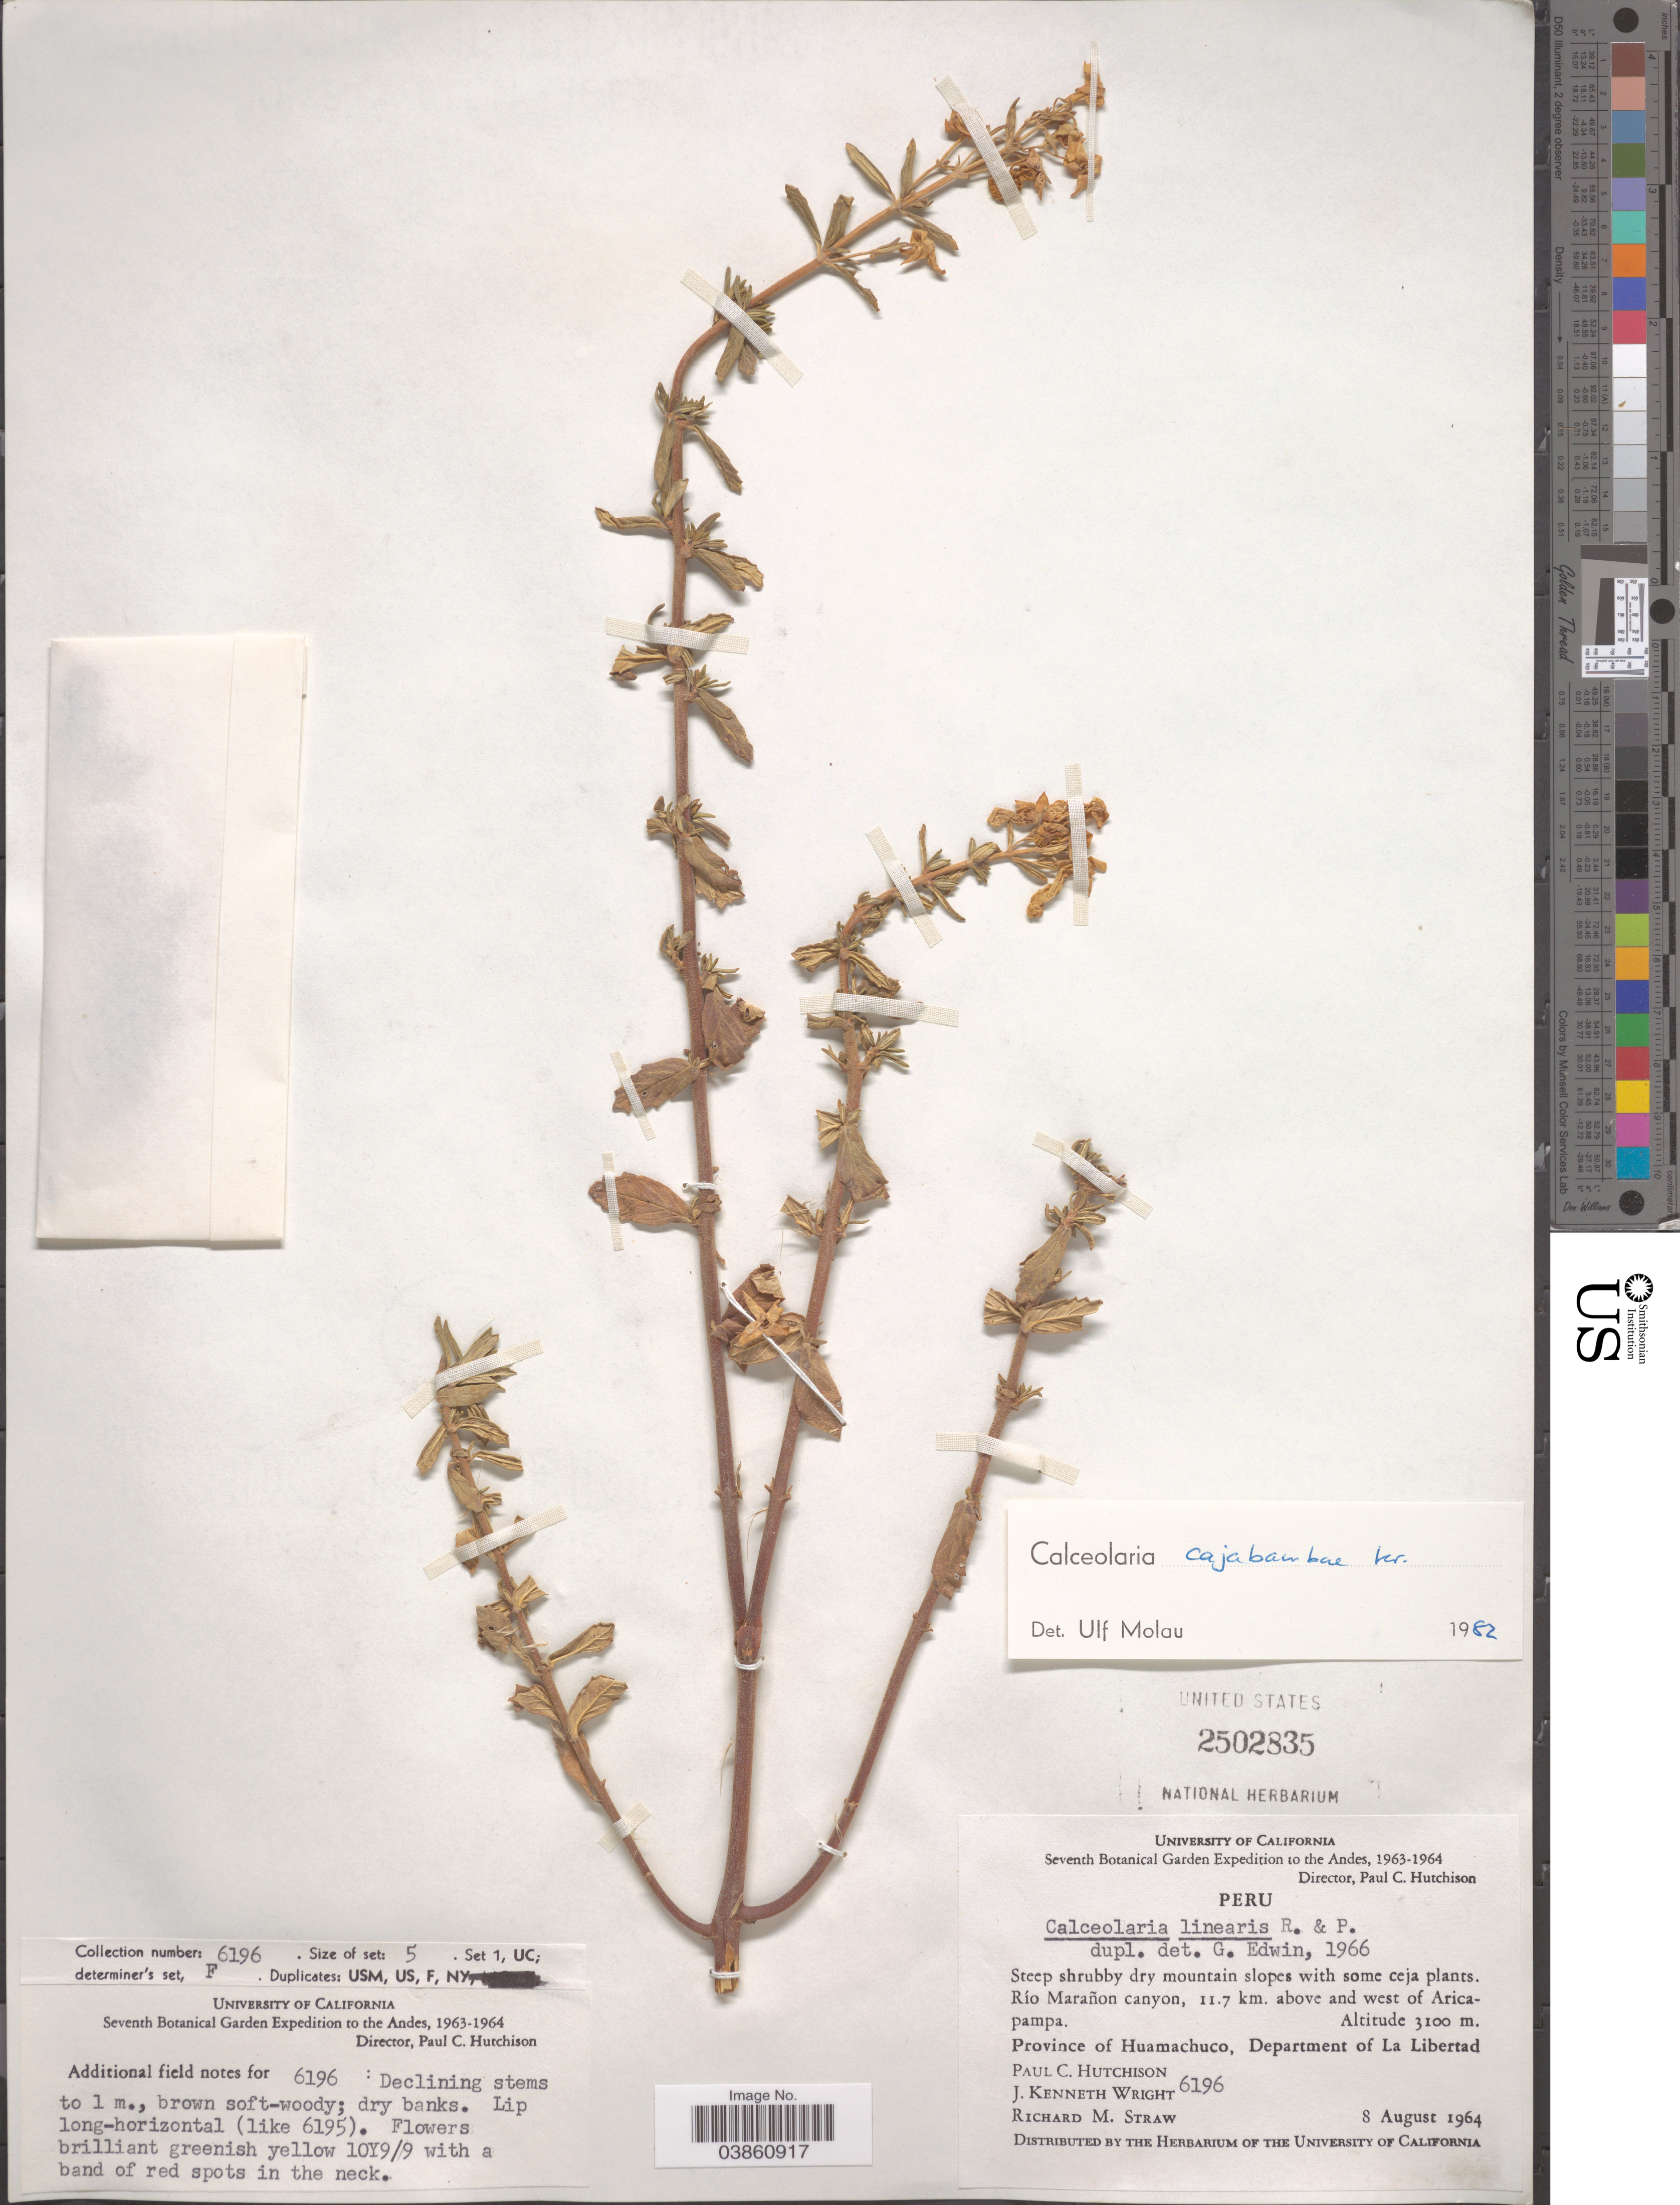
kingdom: Plantae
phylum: Tracheophyta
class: Magnoliopsida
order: Lamiales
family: Calceolariaceae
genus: Calceolaria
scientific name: Calceolaria cajabambae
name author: Kraenzl.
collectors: P. C. Hutchison, J. K. Wright & R. M. Straw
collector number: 6196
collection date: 1964-08-08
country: Peru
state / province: La Libertad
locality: The Andes. Río Marañon canyon, 11.7 km. above and west of Aricapampa. Province of Huamachuco, Department of La Libertad.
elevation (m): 3100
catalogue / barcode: US 2502835